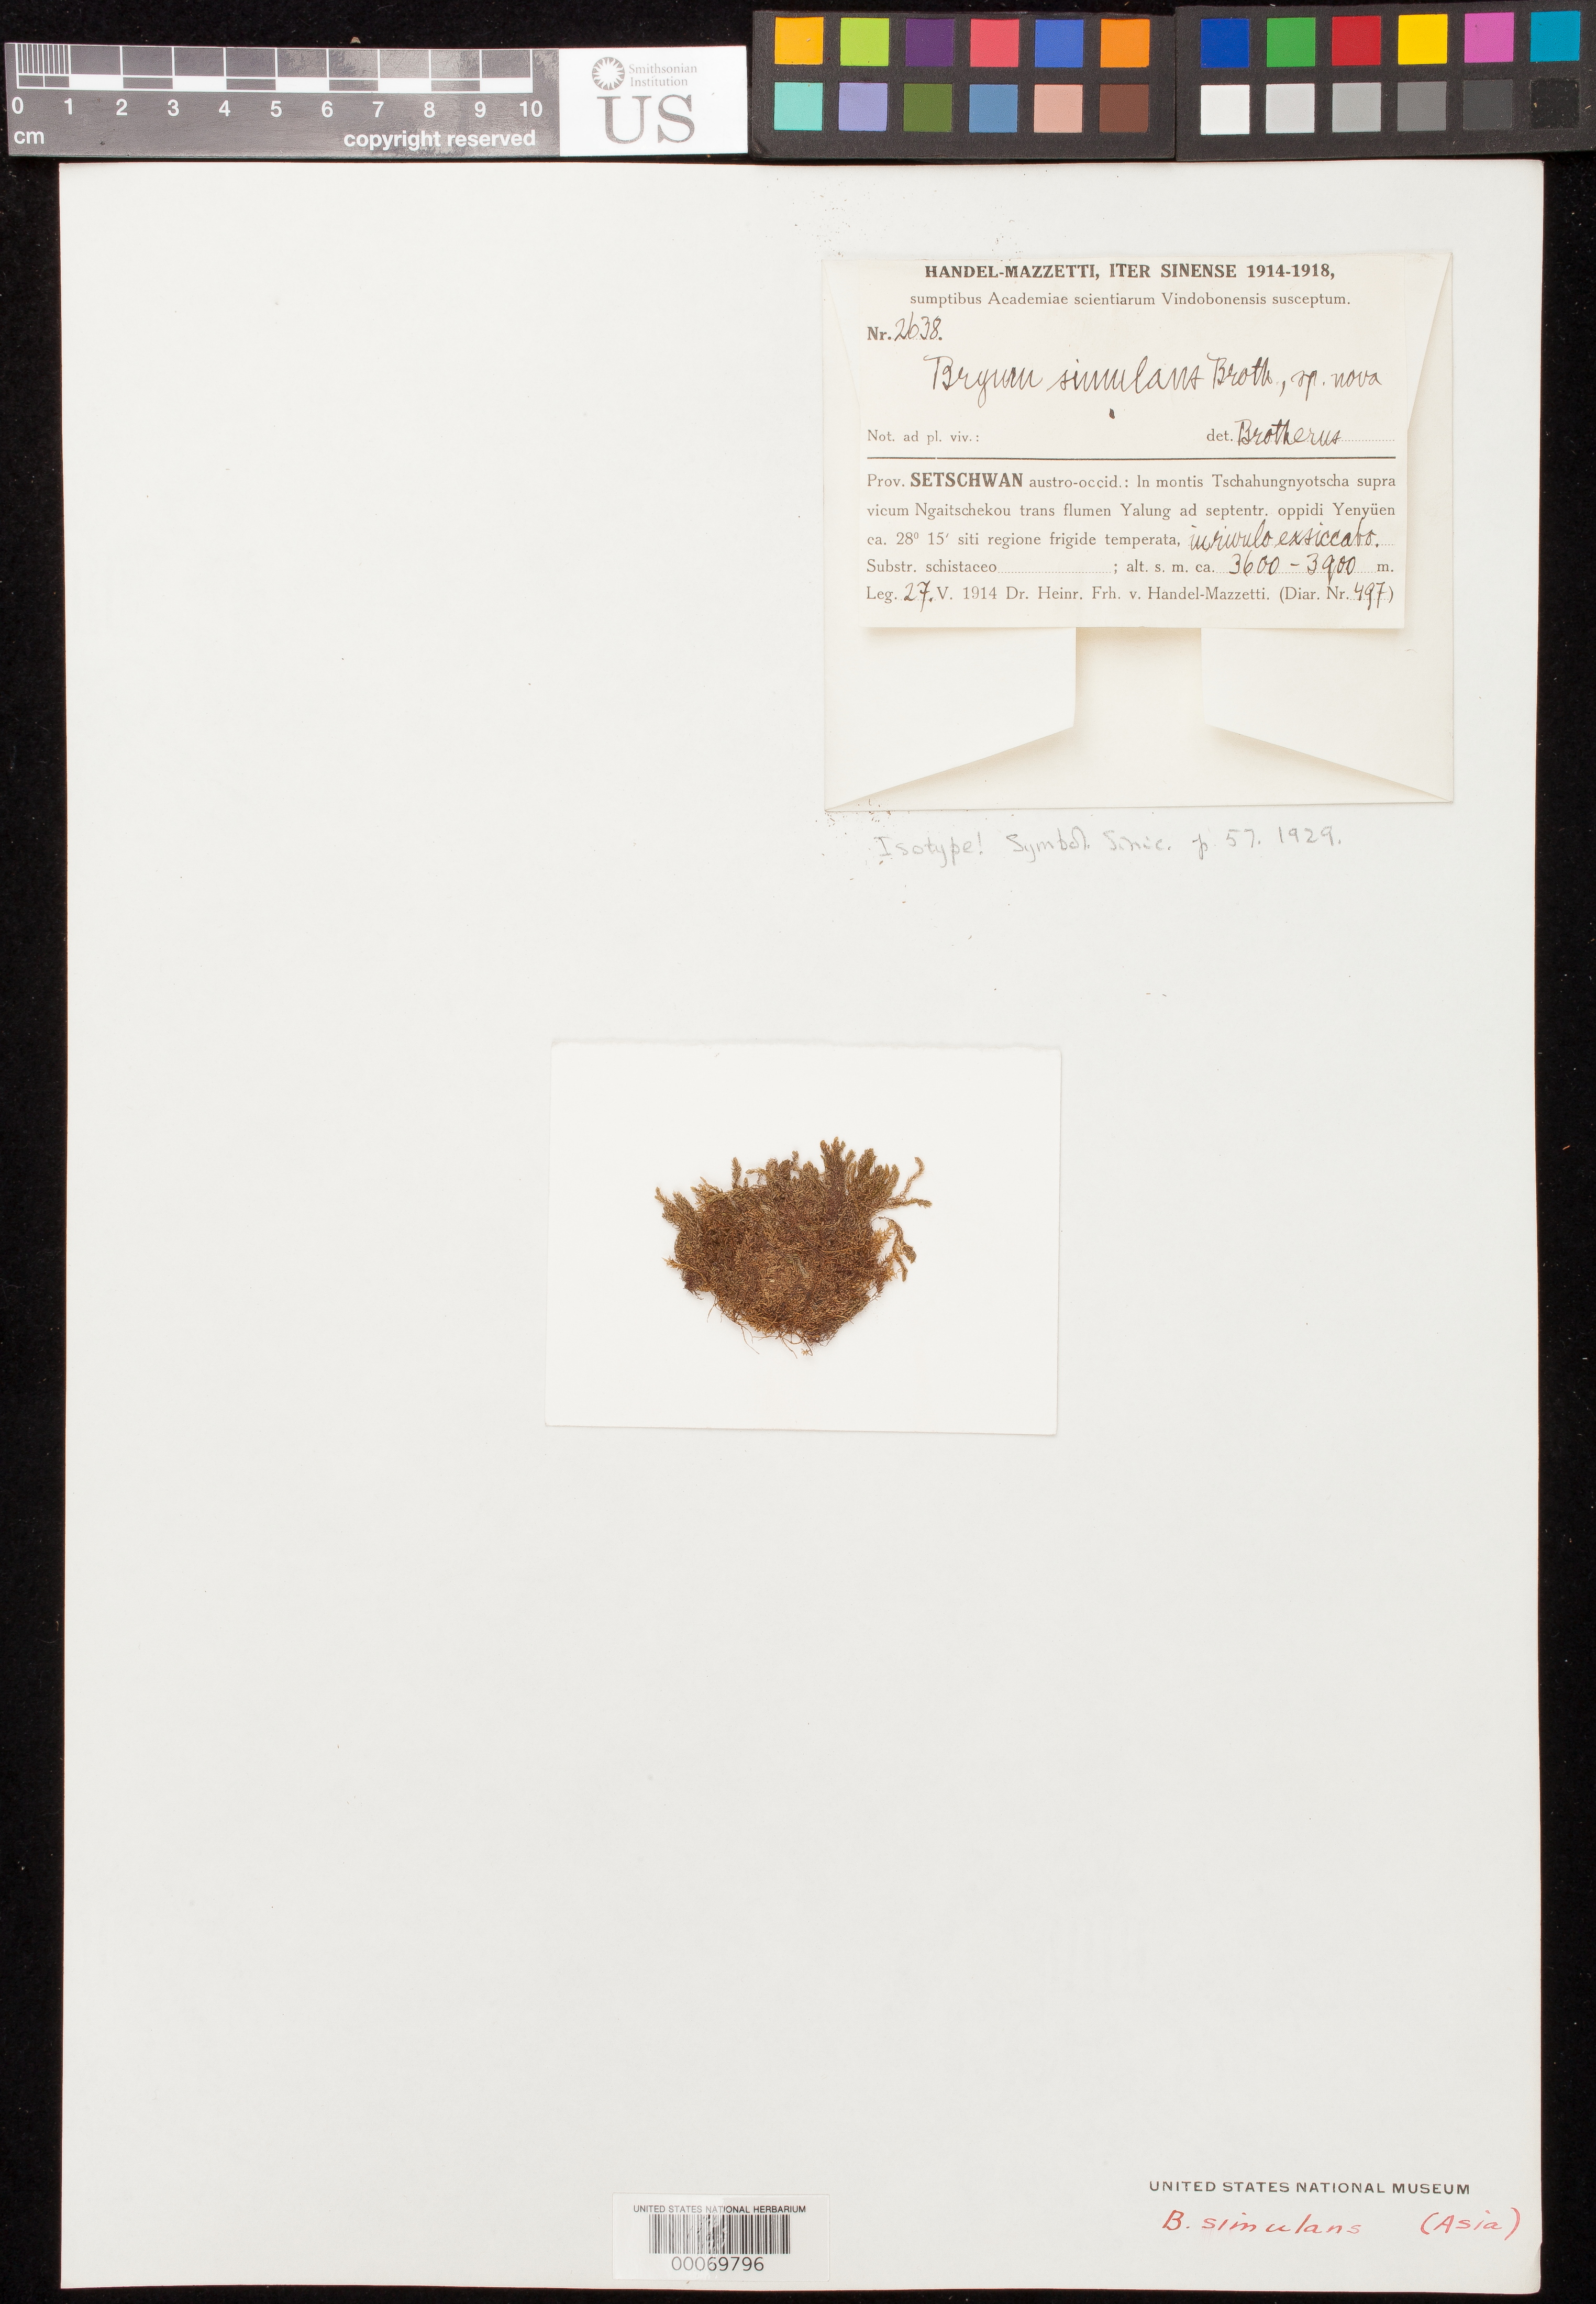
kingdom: Plantae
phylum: Bryophyta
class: Bryopsida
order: Bryales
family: Bryaceae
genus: Bryum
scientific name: Bryum simulans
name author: Broth. in Hand.-Mazz.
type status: Isotype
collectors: H. Handel-Mazzetti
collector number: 2638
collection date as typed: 27 May 1914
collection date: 1914-05-27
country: China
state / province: Sichuan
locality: Montis Tschahungnyotscha. Vicum Ngaitschekou. [Tschahungnyotscha Mountain. Village of Ngaitschekou.]